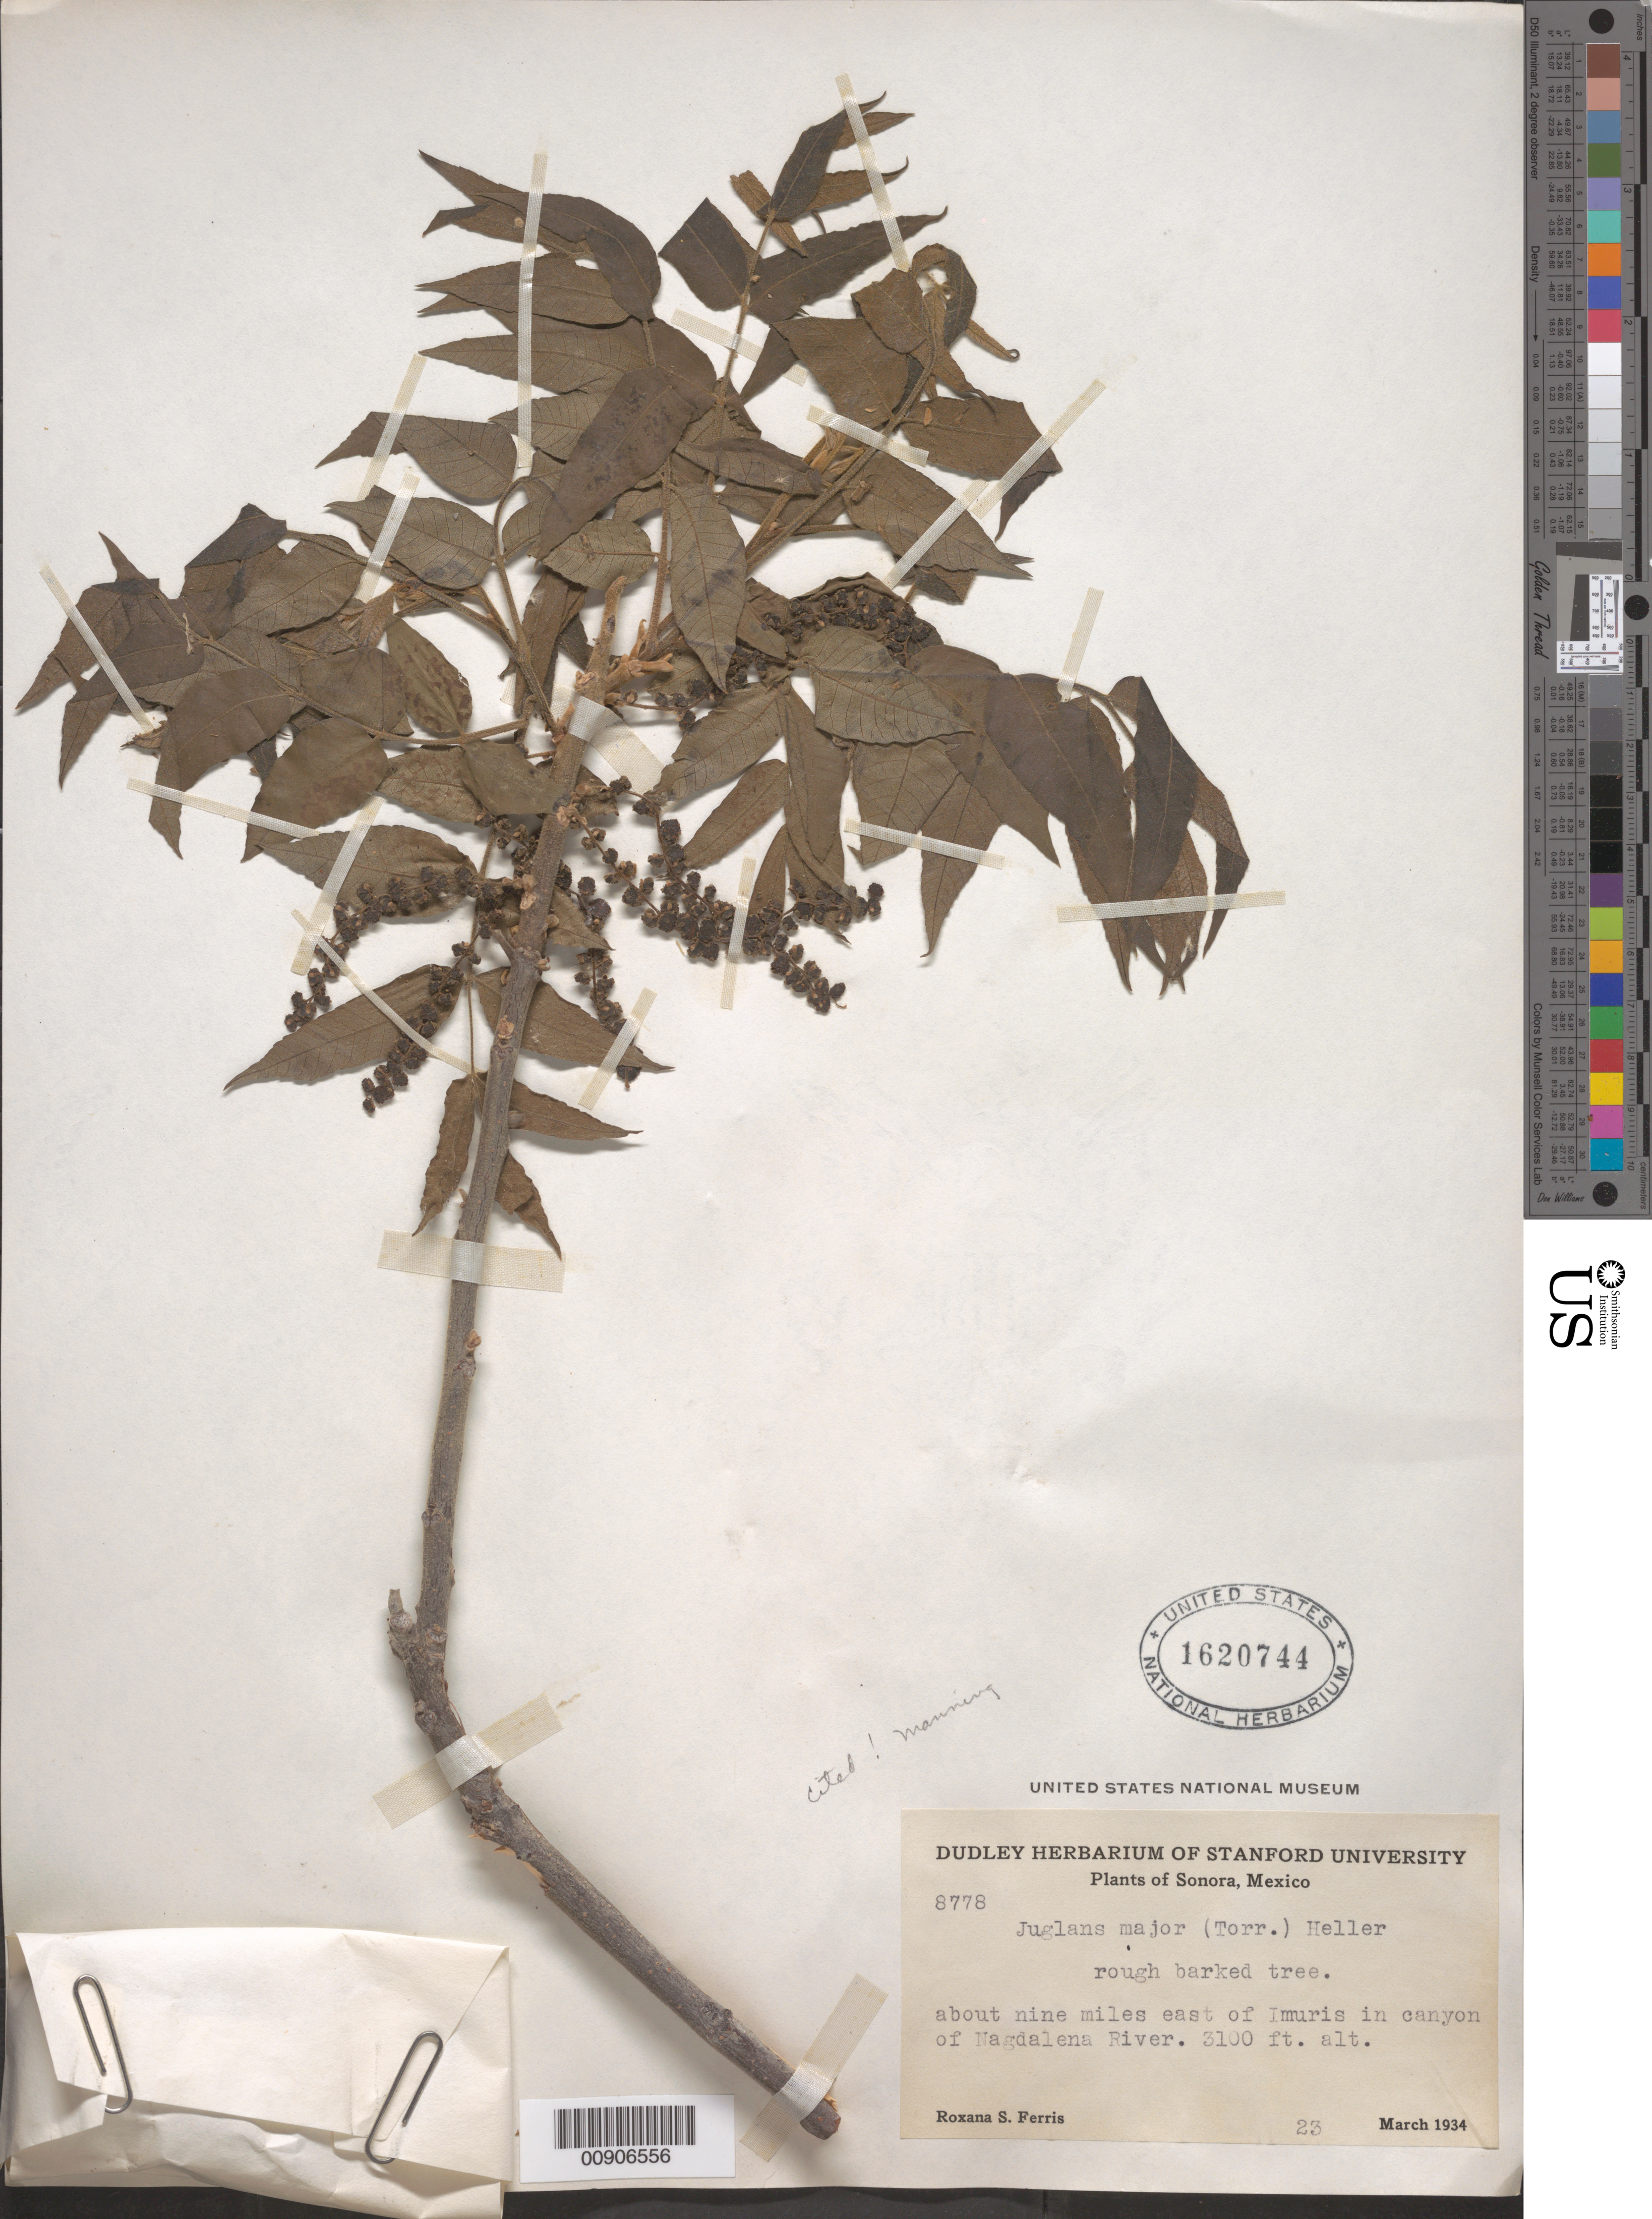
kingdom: Plantae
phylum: Tracheophyta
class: Magnoliopsida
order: Fagales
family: Juglandaceae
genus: Juglans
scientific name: Juglans major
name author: (Torr.) A. Heller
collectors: R. S. Ferris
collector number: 8778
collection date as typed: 23 Mar 1934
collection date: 1934-03-23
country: Mexico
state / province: Sonora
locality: Sonora: about nine miles east of Imuris in canyon of Magdalena river.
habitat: In canyon .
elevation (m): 945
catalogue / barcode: US 1620744